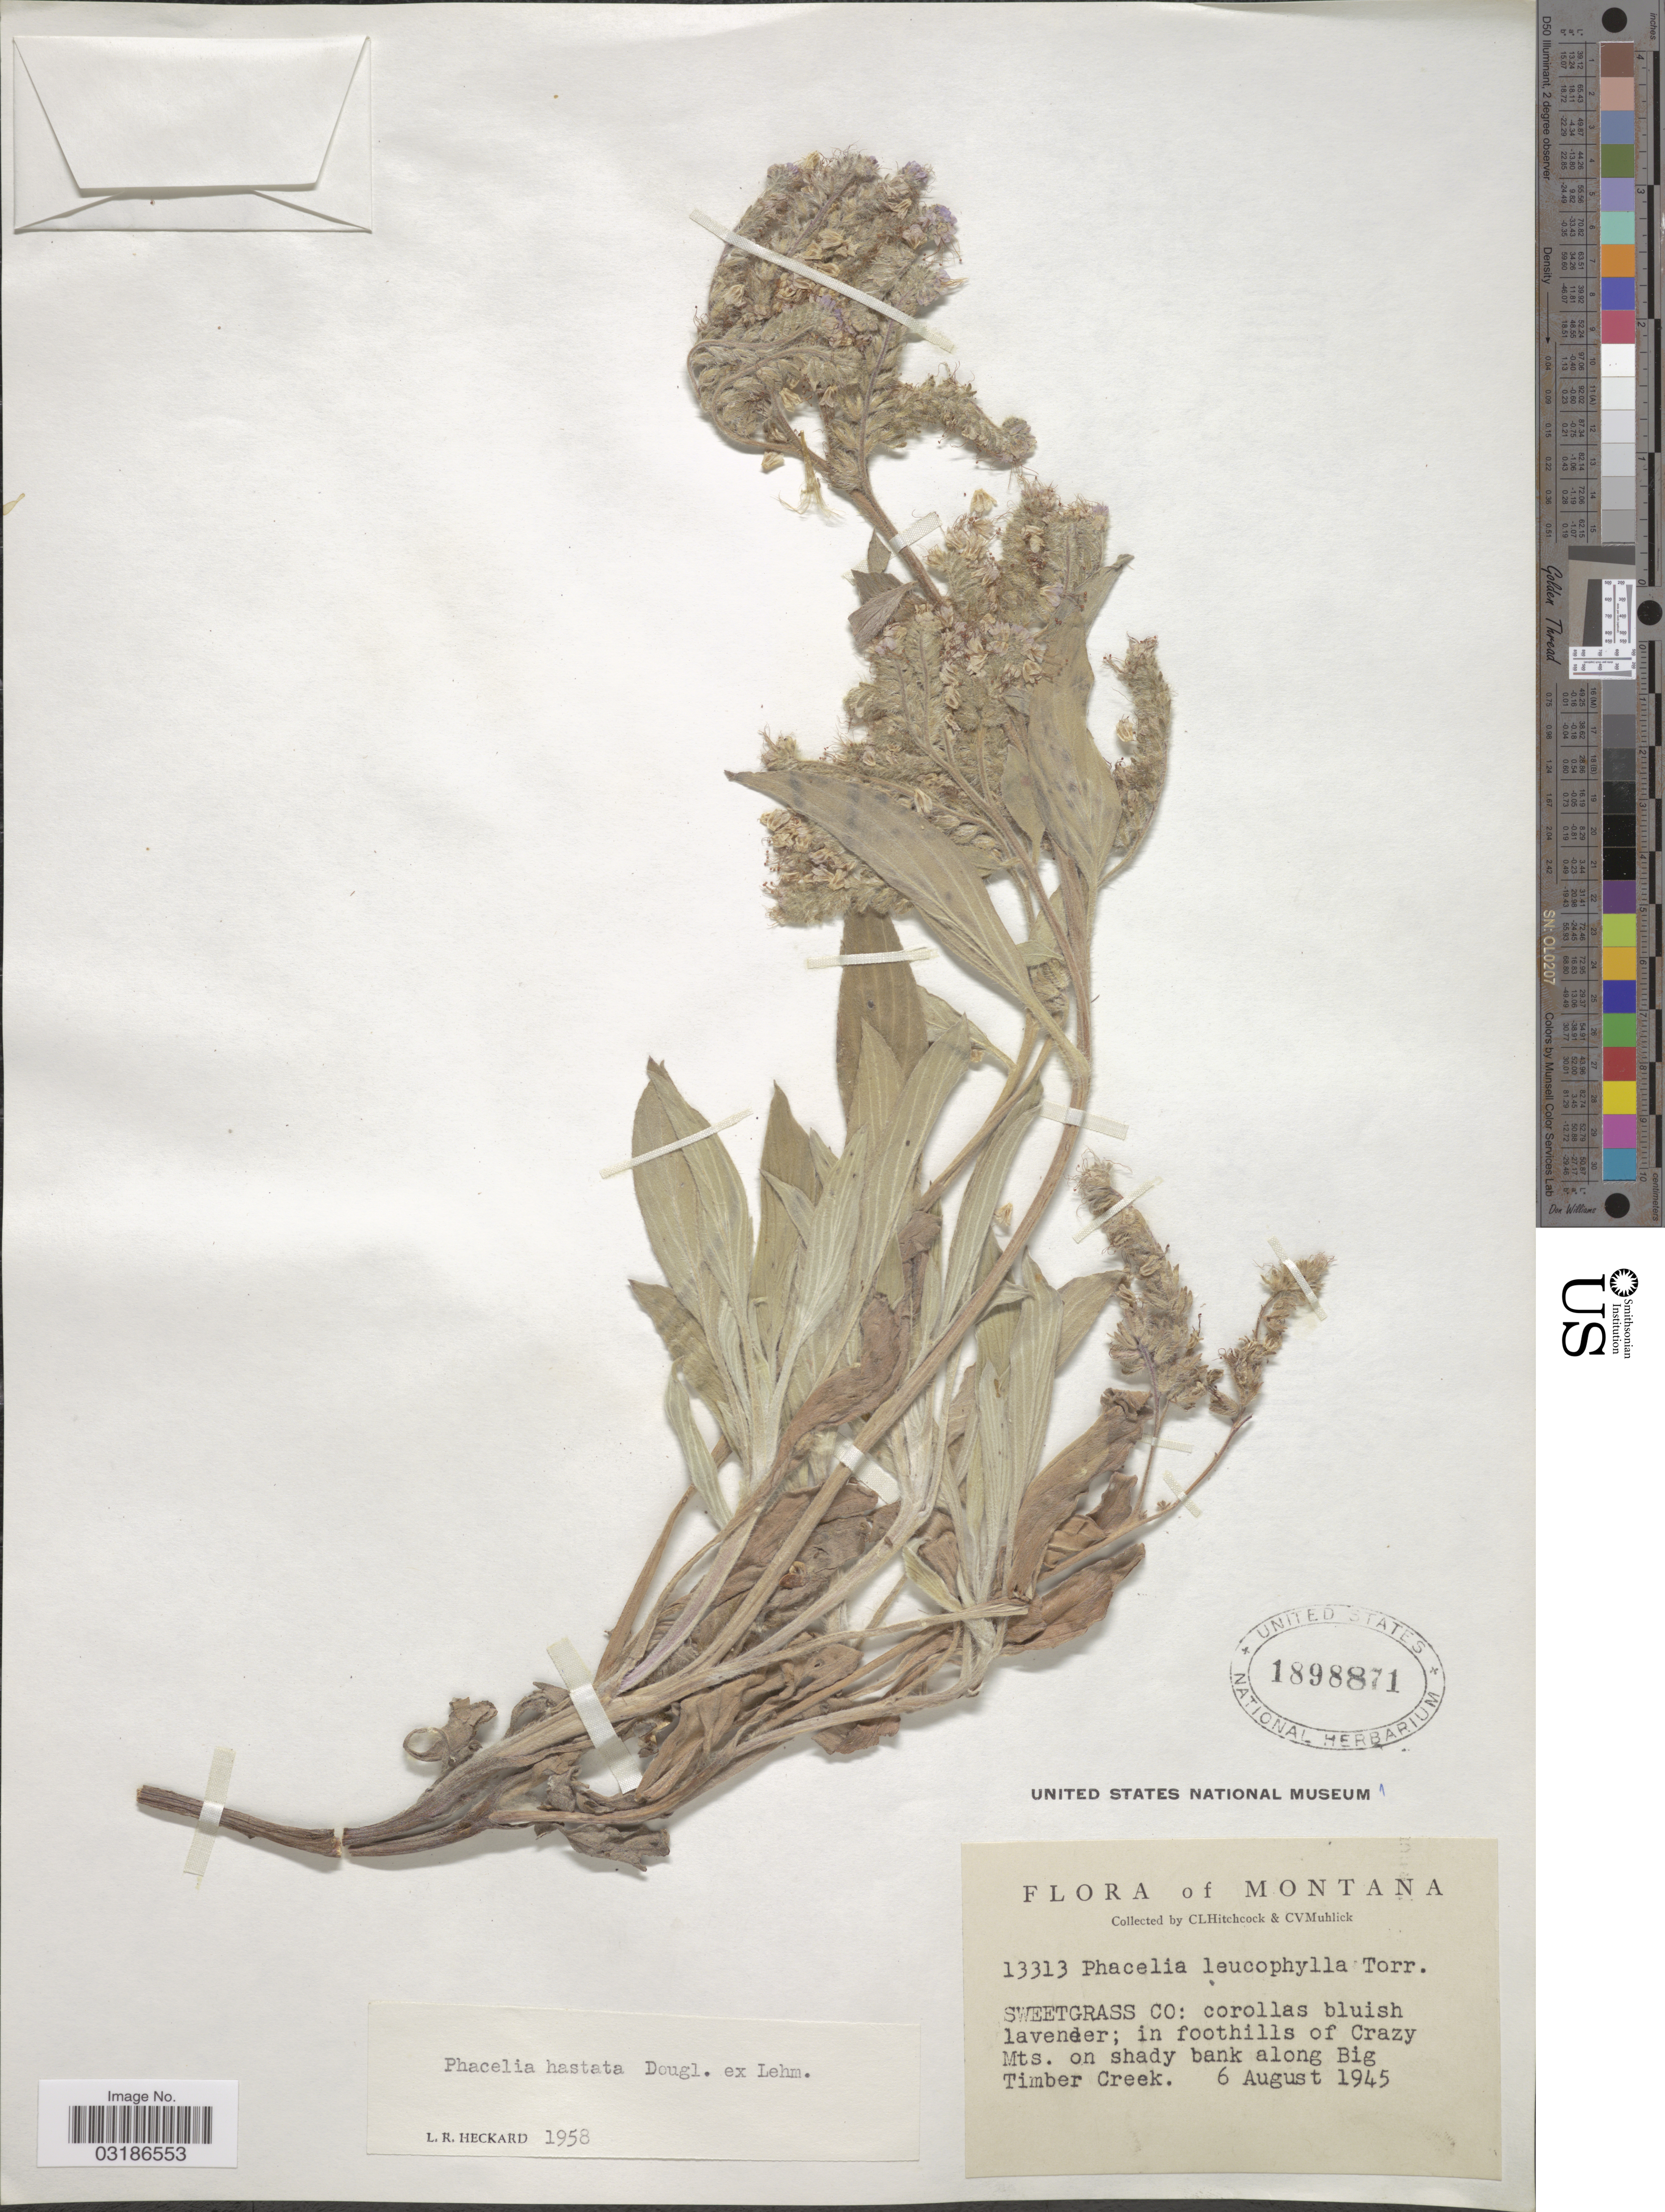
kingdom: Plantae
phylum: Tracheophyta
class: Magnoliopsida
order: Boraginales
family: Hydrophyllaceae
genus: Phacelia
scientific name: Phacelia hastata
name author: Douglas ex Lehm.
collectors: C. L. Hitchcock & C. V. Muhlick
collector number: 13313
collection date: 1945-08-06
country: United States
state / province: Montana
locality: Sweetgrass Co: in foothills of Crazy Mts., on shady bank along Big Timber Creek.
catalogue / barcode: US 1898871